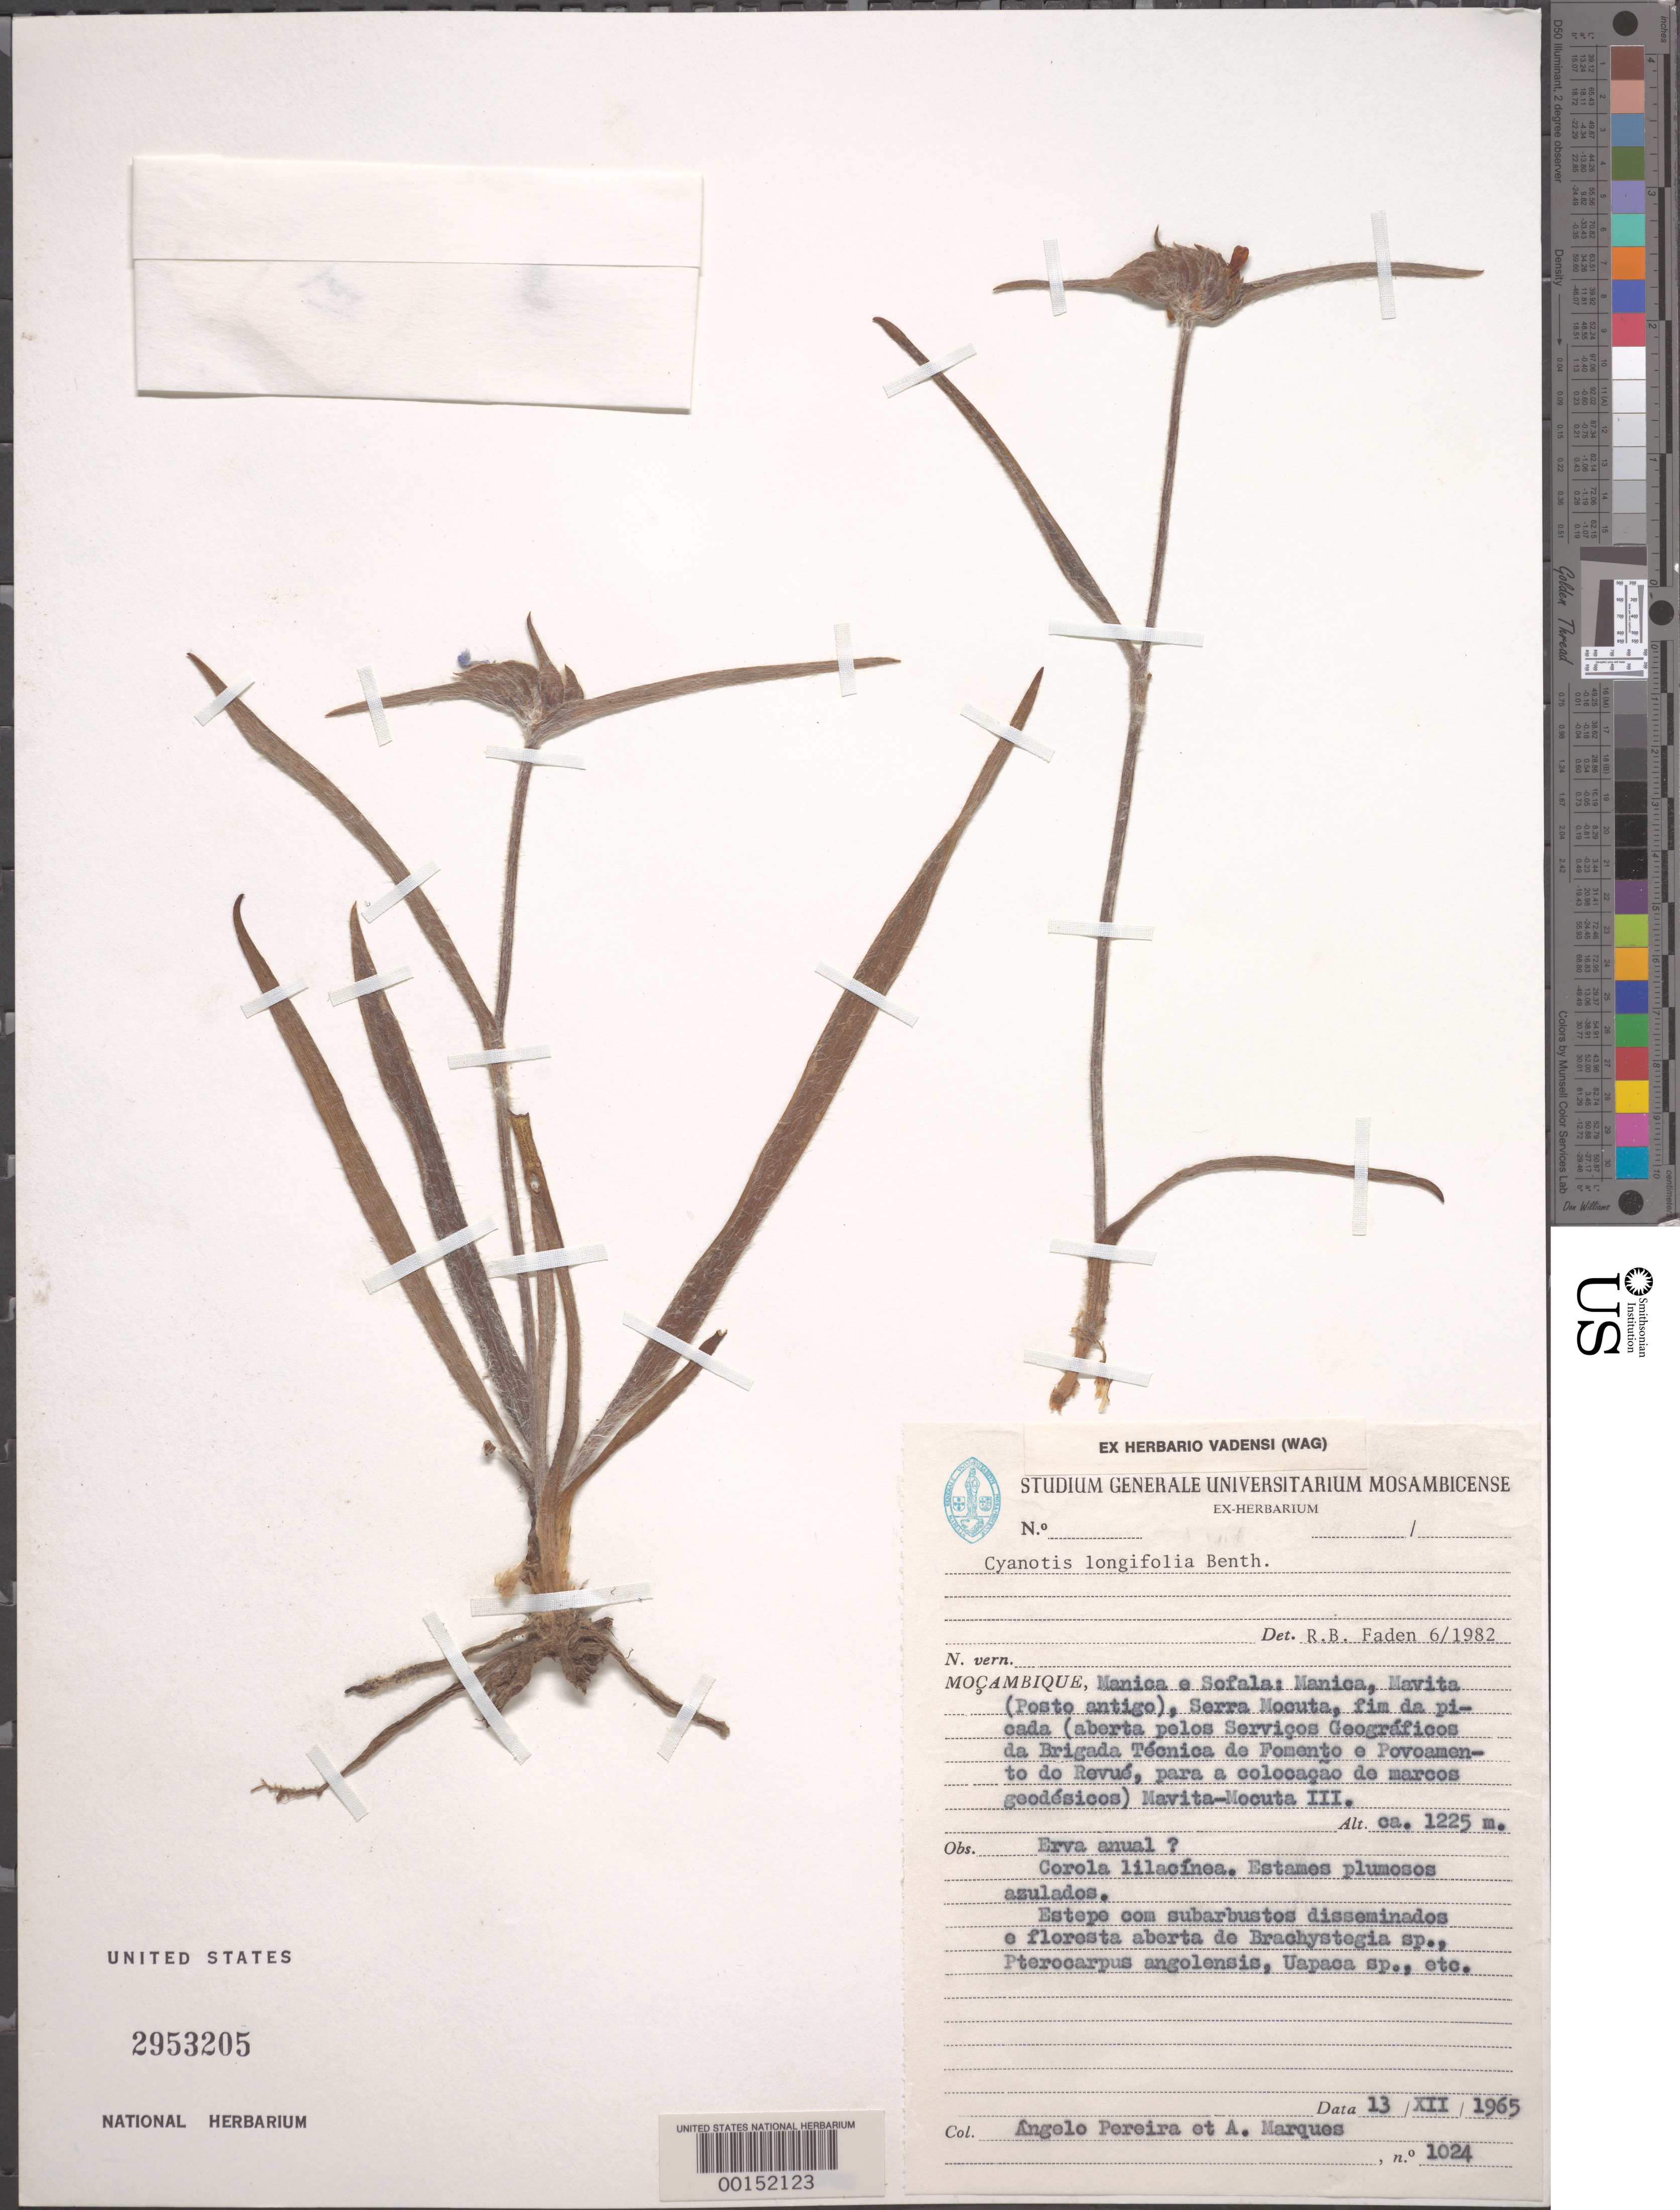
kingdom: Plantae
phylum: Tracheophyta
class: Liliopsida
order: Commelinales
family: Commelinaceae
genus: Cyanotis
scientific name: Cyanotis longifolia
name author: Benth.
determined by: Faden, Robert B., (US), Smithsonian Institution - National Museum of Natural History (UNITED STATES)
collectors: A. Pereira & A. Marques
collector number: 1024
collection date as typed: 13 Dec 1965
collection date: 1965-12-13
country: Mozambique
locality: Manica, mavita; serra mocuta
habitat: Grassland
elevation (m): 1225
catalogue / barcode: US 2953205